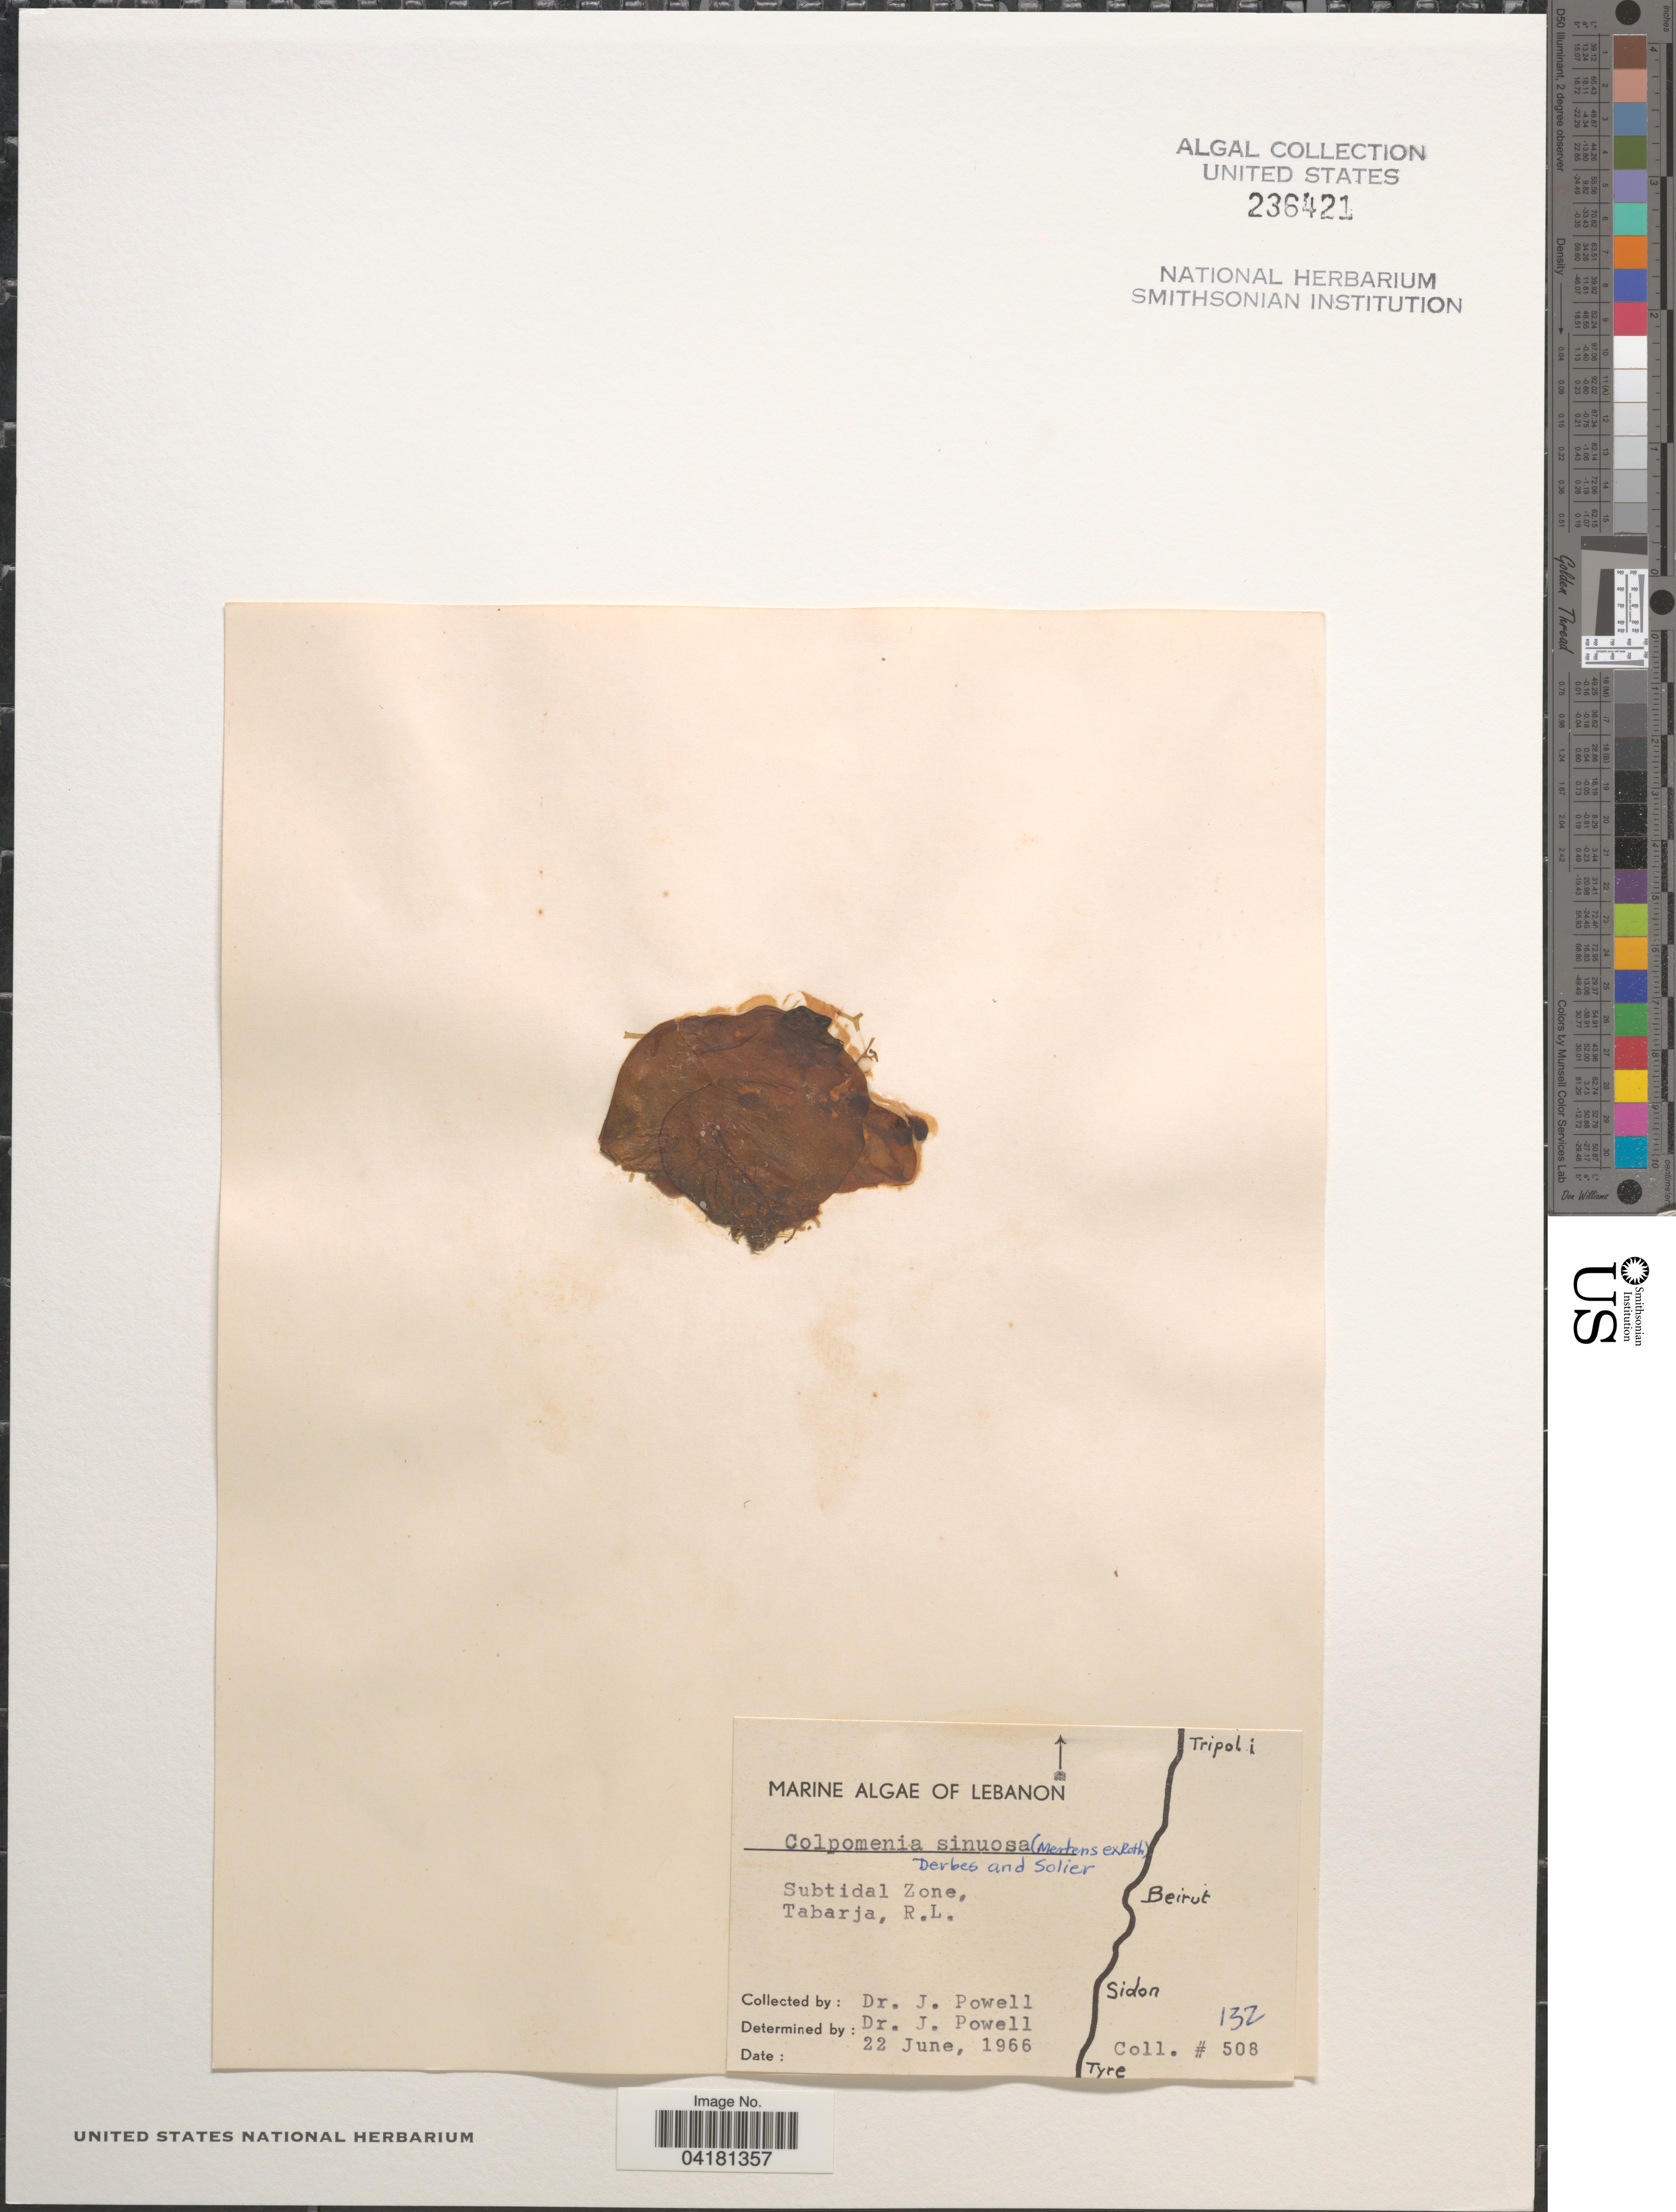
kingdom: Chromista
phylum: Ochrophyta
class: Phaeophyceae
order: Scytosiphonales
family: Scytosiphonaceae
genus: Colpomenia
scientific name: Colpomenia sinuosa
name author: (K. Mert. ex Roth) Derbes & Solier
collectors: J. Powell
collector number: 508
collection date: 1966-06-22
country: Lebanon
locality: Subtidal Zone, Tabarja, R.L.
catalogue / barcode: US 236421